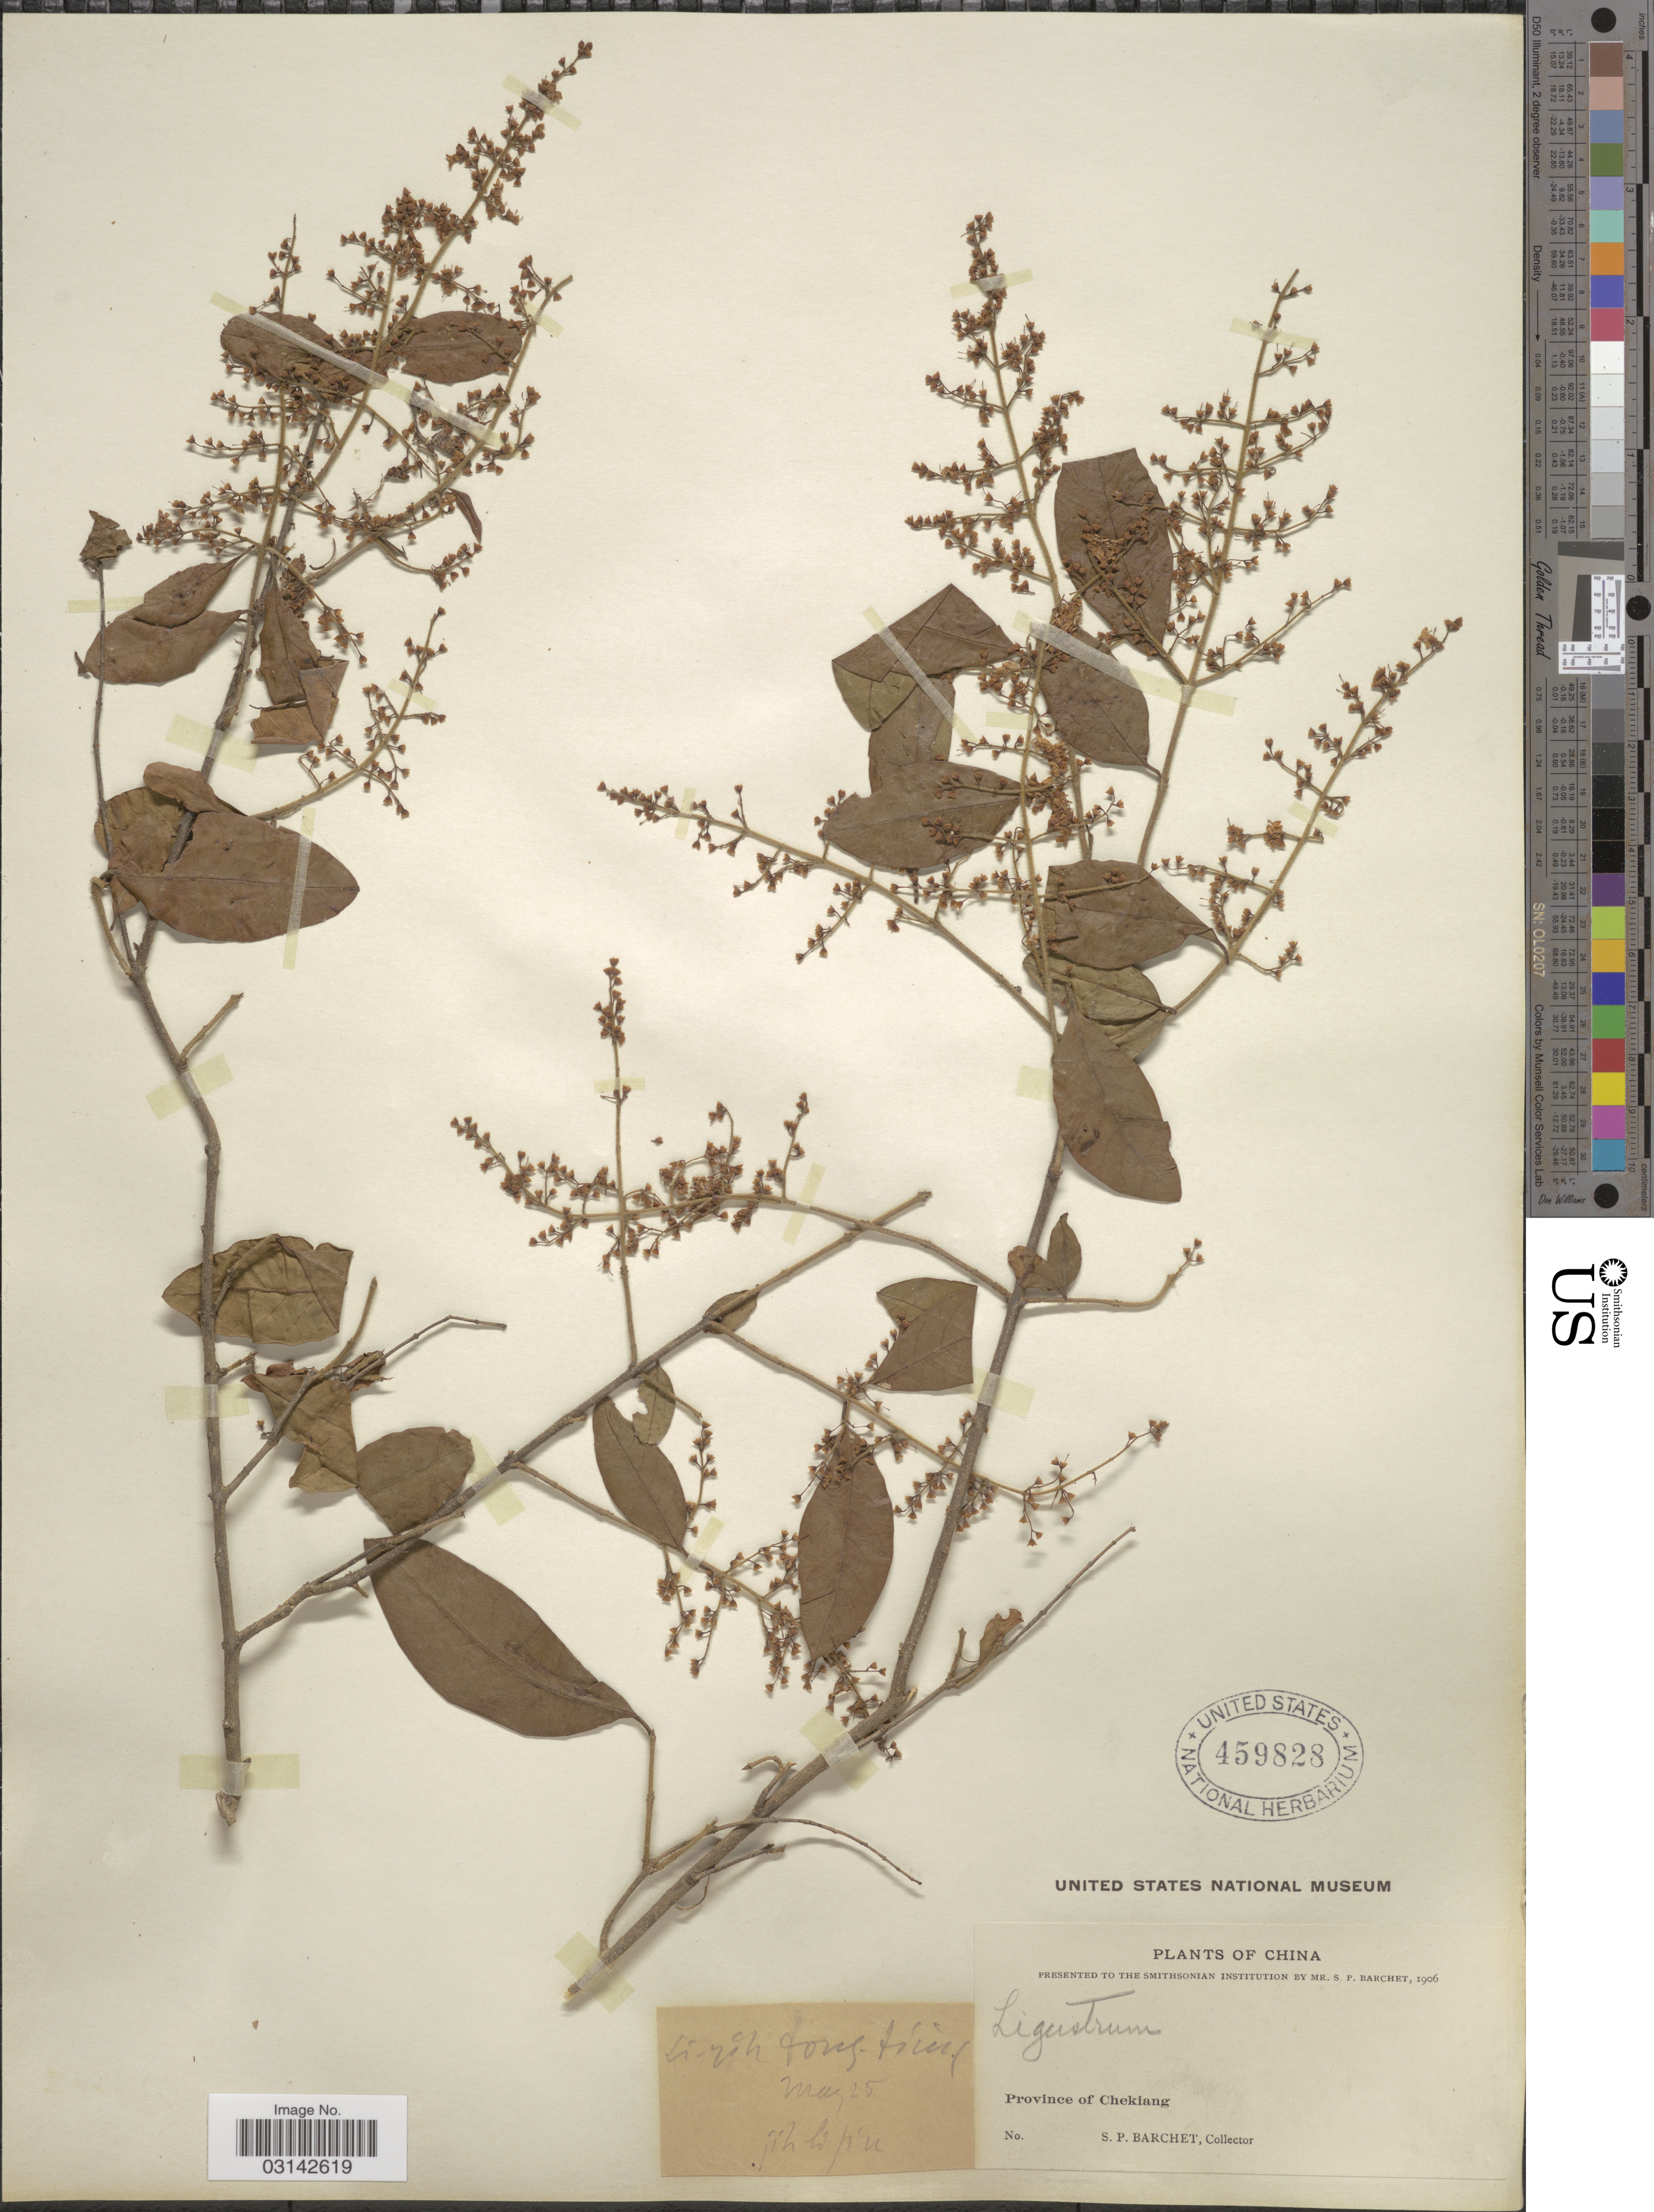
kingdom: Plantae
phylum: Tracheophyta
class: Magnoliopsida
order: Lamiales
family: Oleaceae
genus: Ligustrum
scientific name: Ligustrum sp.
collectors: S. P. Barchet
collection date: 1906-05-25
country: China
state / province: Zhejiang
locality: Province of Chekiang.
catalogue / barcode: US 459828